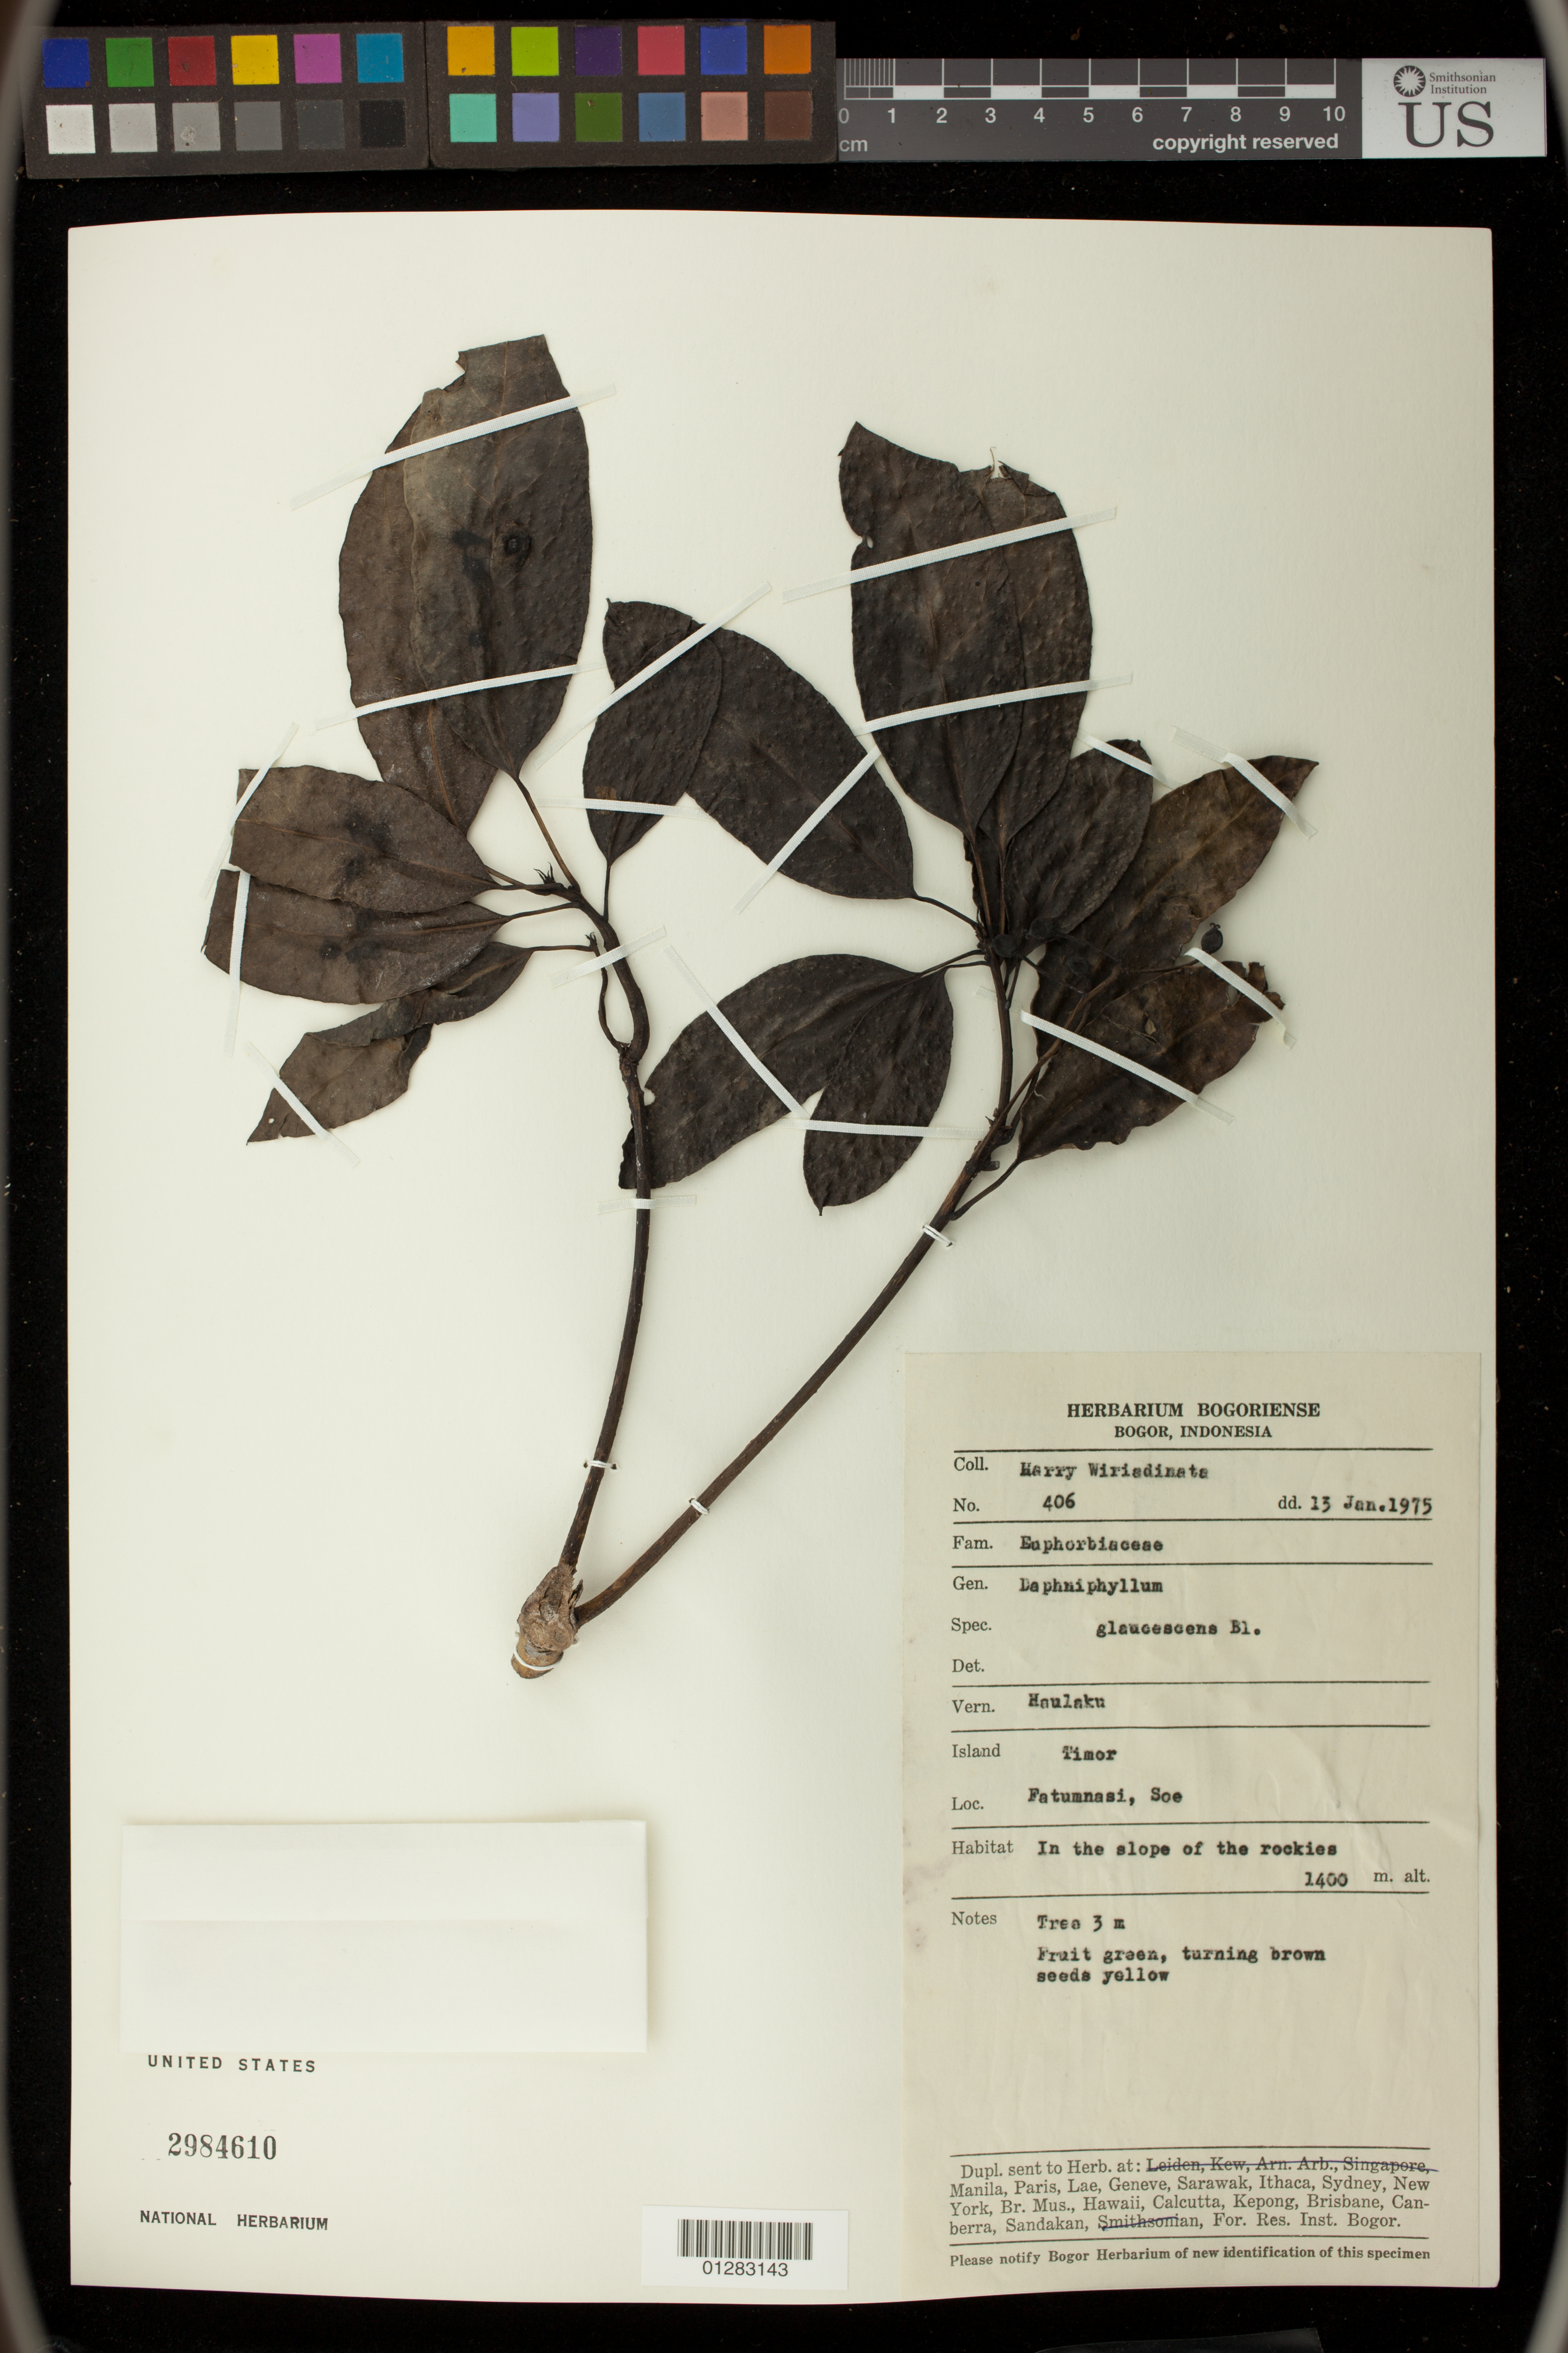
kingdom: Plantae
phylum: Tracheophyta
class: Magnoliopsida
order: Saxifragales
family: Daphniphyllaceae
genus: Daphniphyllum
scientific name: Daphniphyllum glaucescens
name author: Blume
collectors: H. Wiriadinata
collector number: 406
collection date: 1975-01-13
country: Indonesia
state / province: Nusa Tenggara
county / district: Nusa Tenggara Timur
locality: Fatumnasi, Soe, Timor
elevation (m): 427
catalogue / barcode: US 2984610